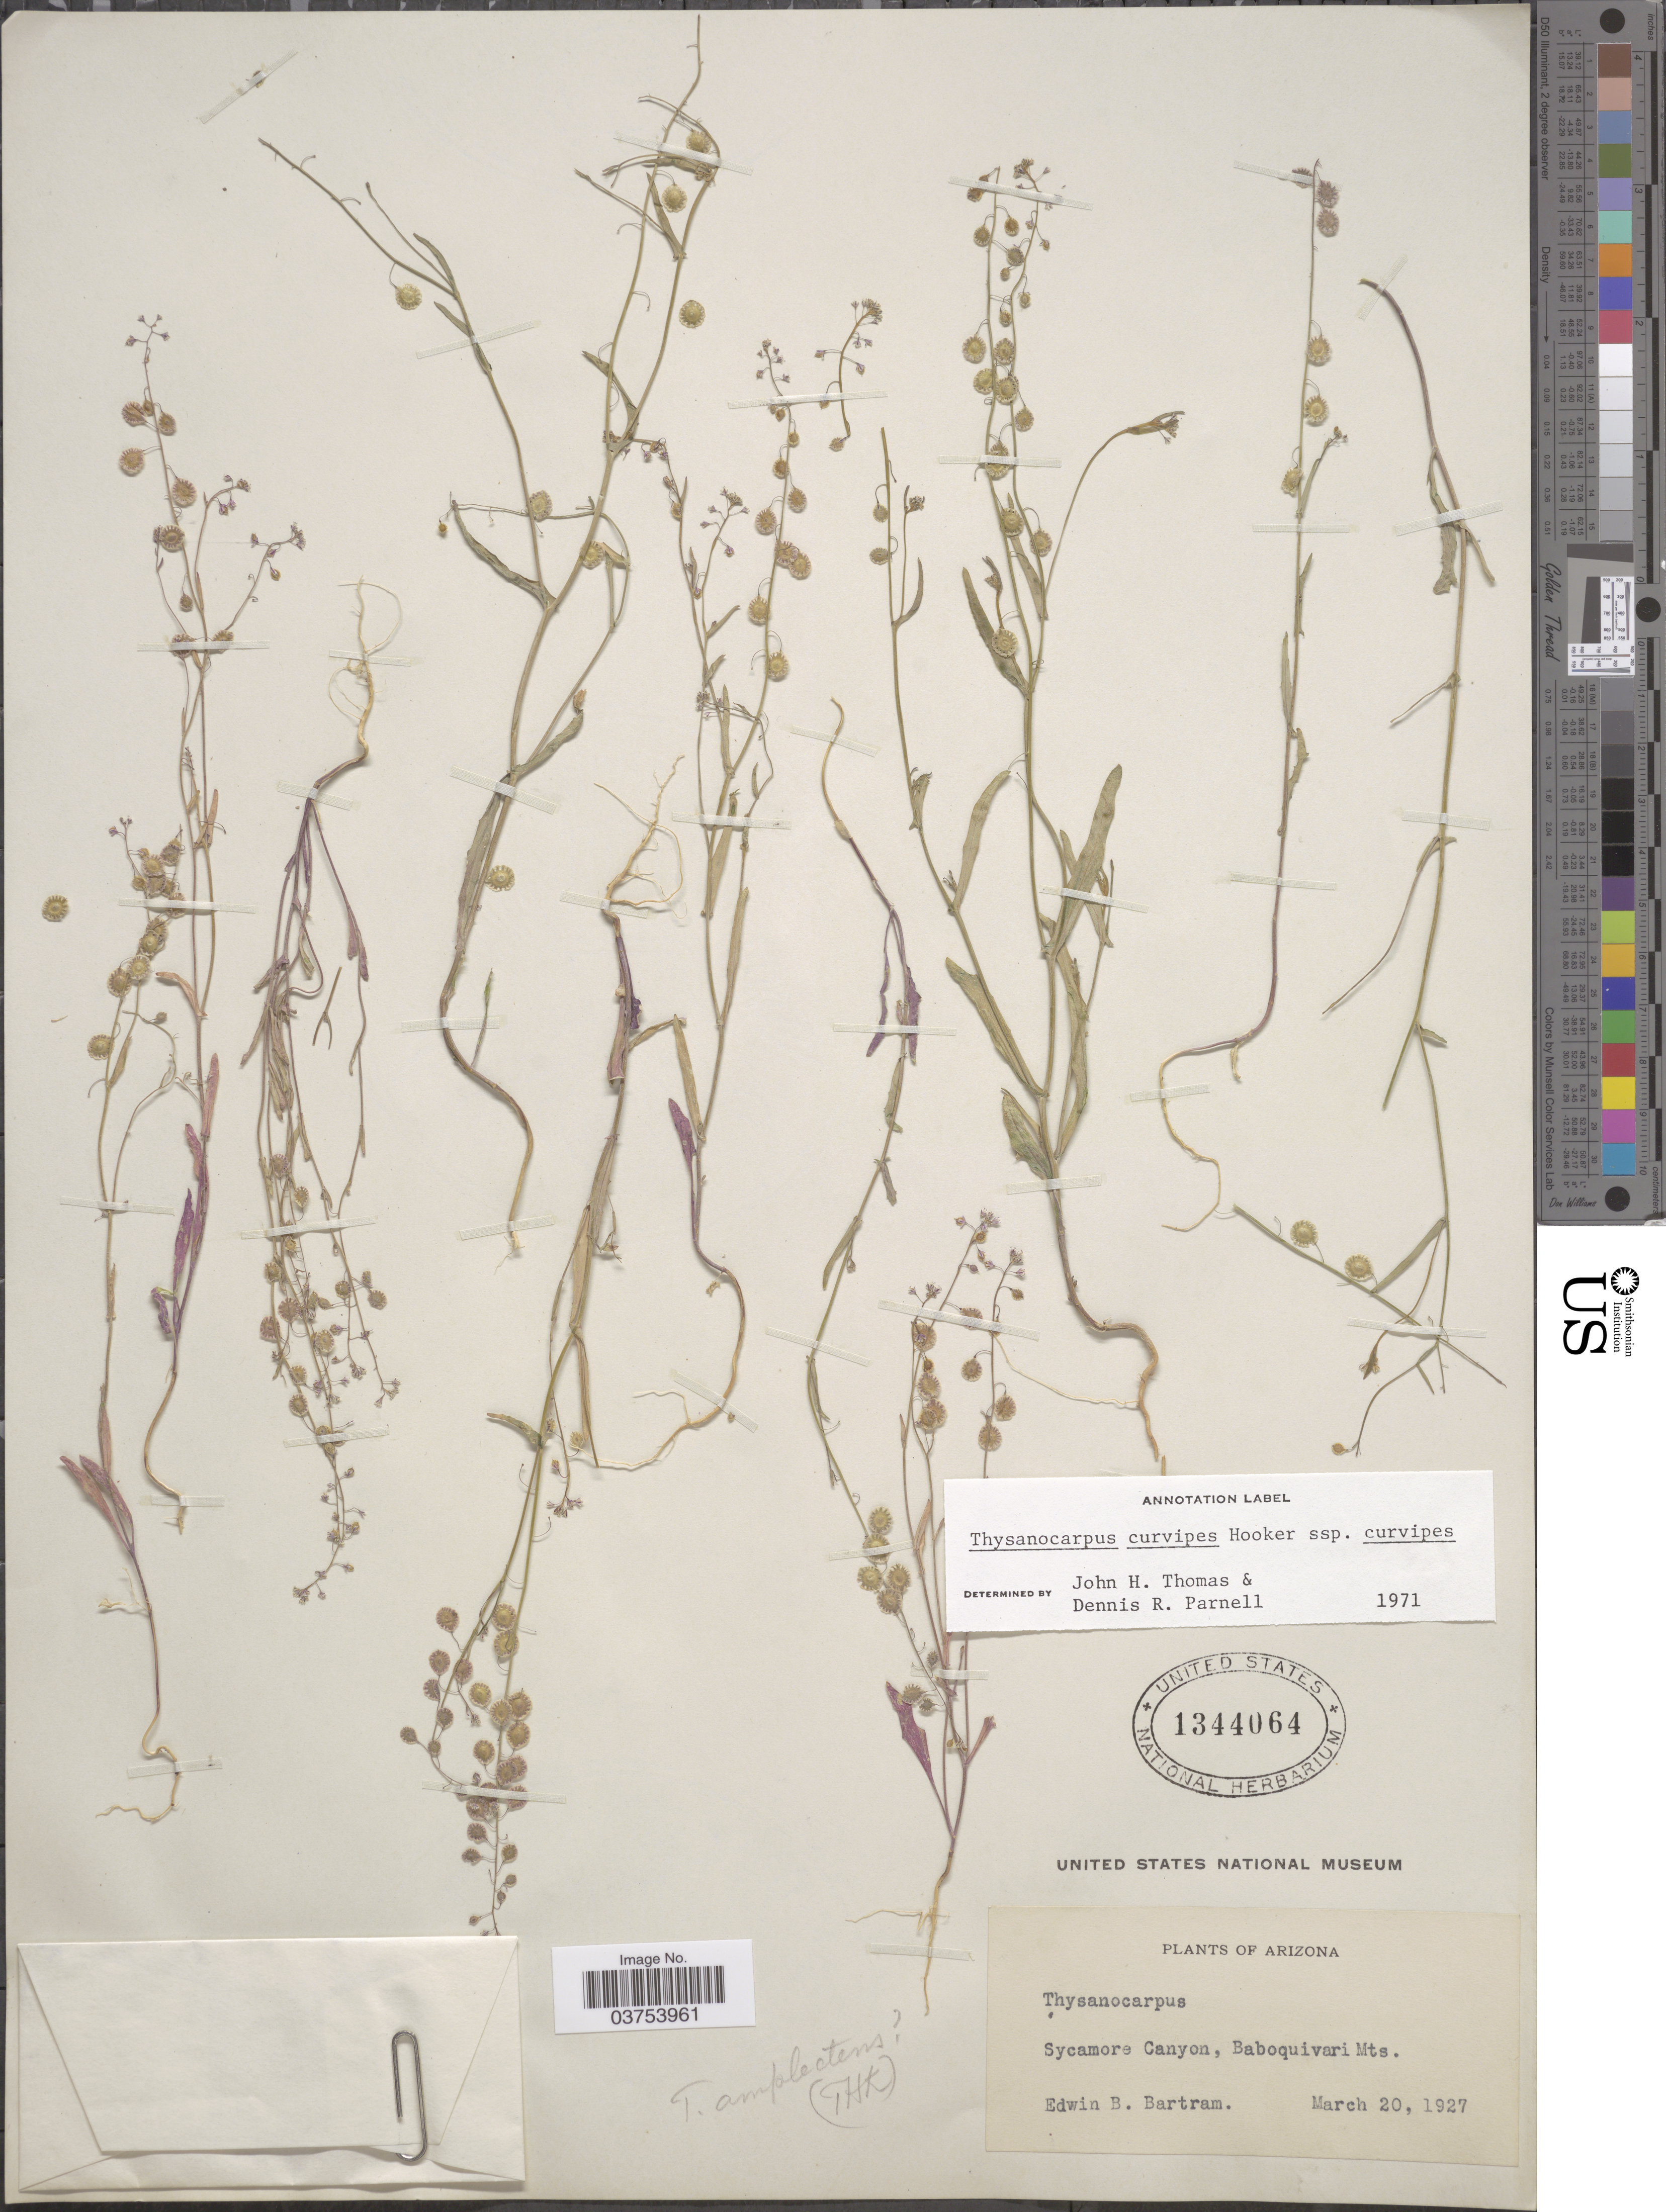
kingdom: Plantae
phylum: Tracheophyta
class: Magnoliopsida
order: Brassicales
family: Brassicaceae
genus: Thysanocarpus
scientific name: Thysanocarpus curvipes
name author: Hook.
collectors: E. B. Bartram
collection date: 1927-03-20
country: United States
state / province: Arizona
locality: Sycamore Canyon, Baboquivari Mts.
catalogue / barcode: US 1344064